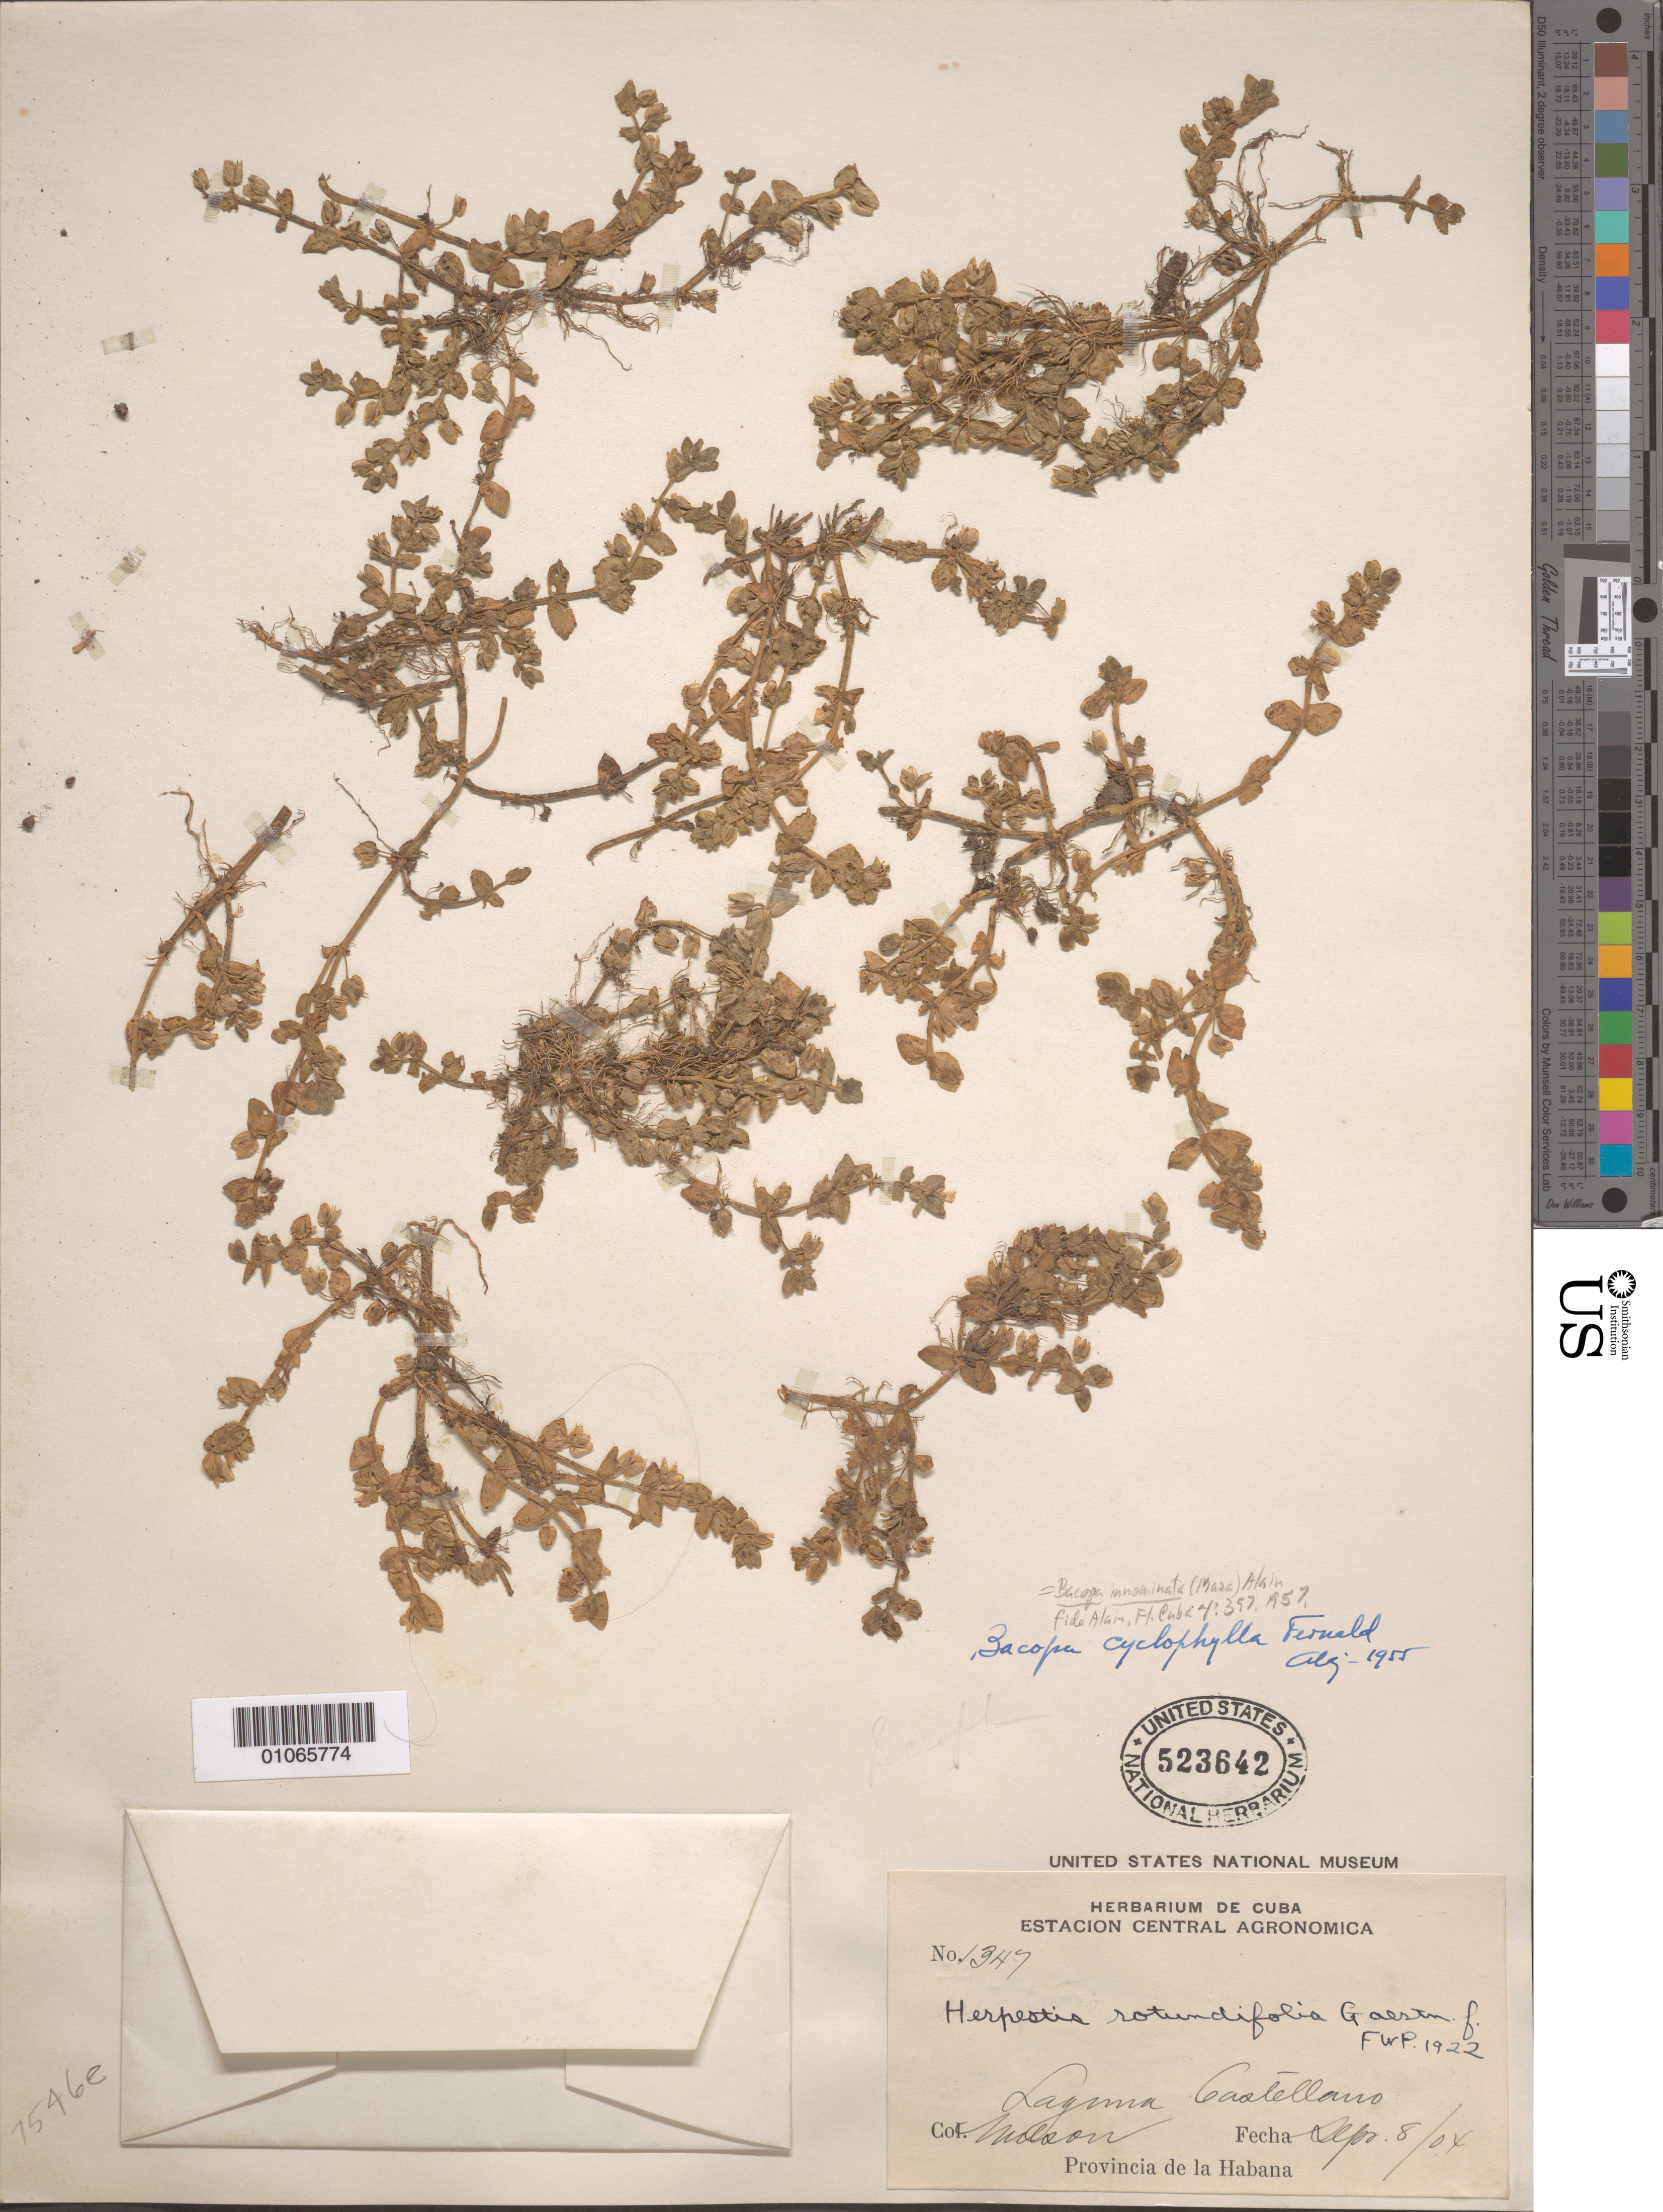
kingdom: Plantae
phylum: Tracheophyta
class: Magnoliopsida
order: Lamiales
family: Plantaginaceae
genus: Bacopa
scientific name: Bacopa innominata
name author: (M. Gómez) Alain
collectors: -- Wilson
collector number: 1347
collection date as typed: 08 Sep 1904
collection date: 1904-09-08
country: Cuba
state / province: La Habana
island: Cuba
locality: La Habana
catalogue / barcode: US 523642